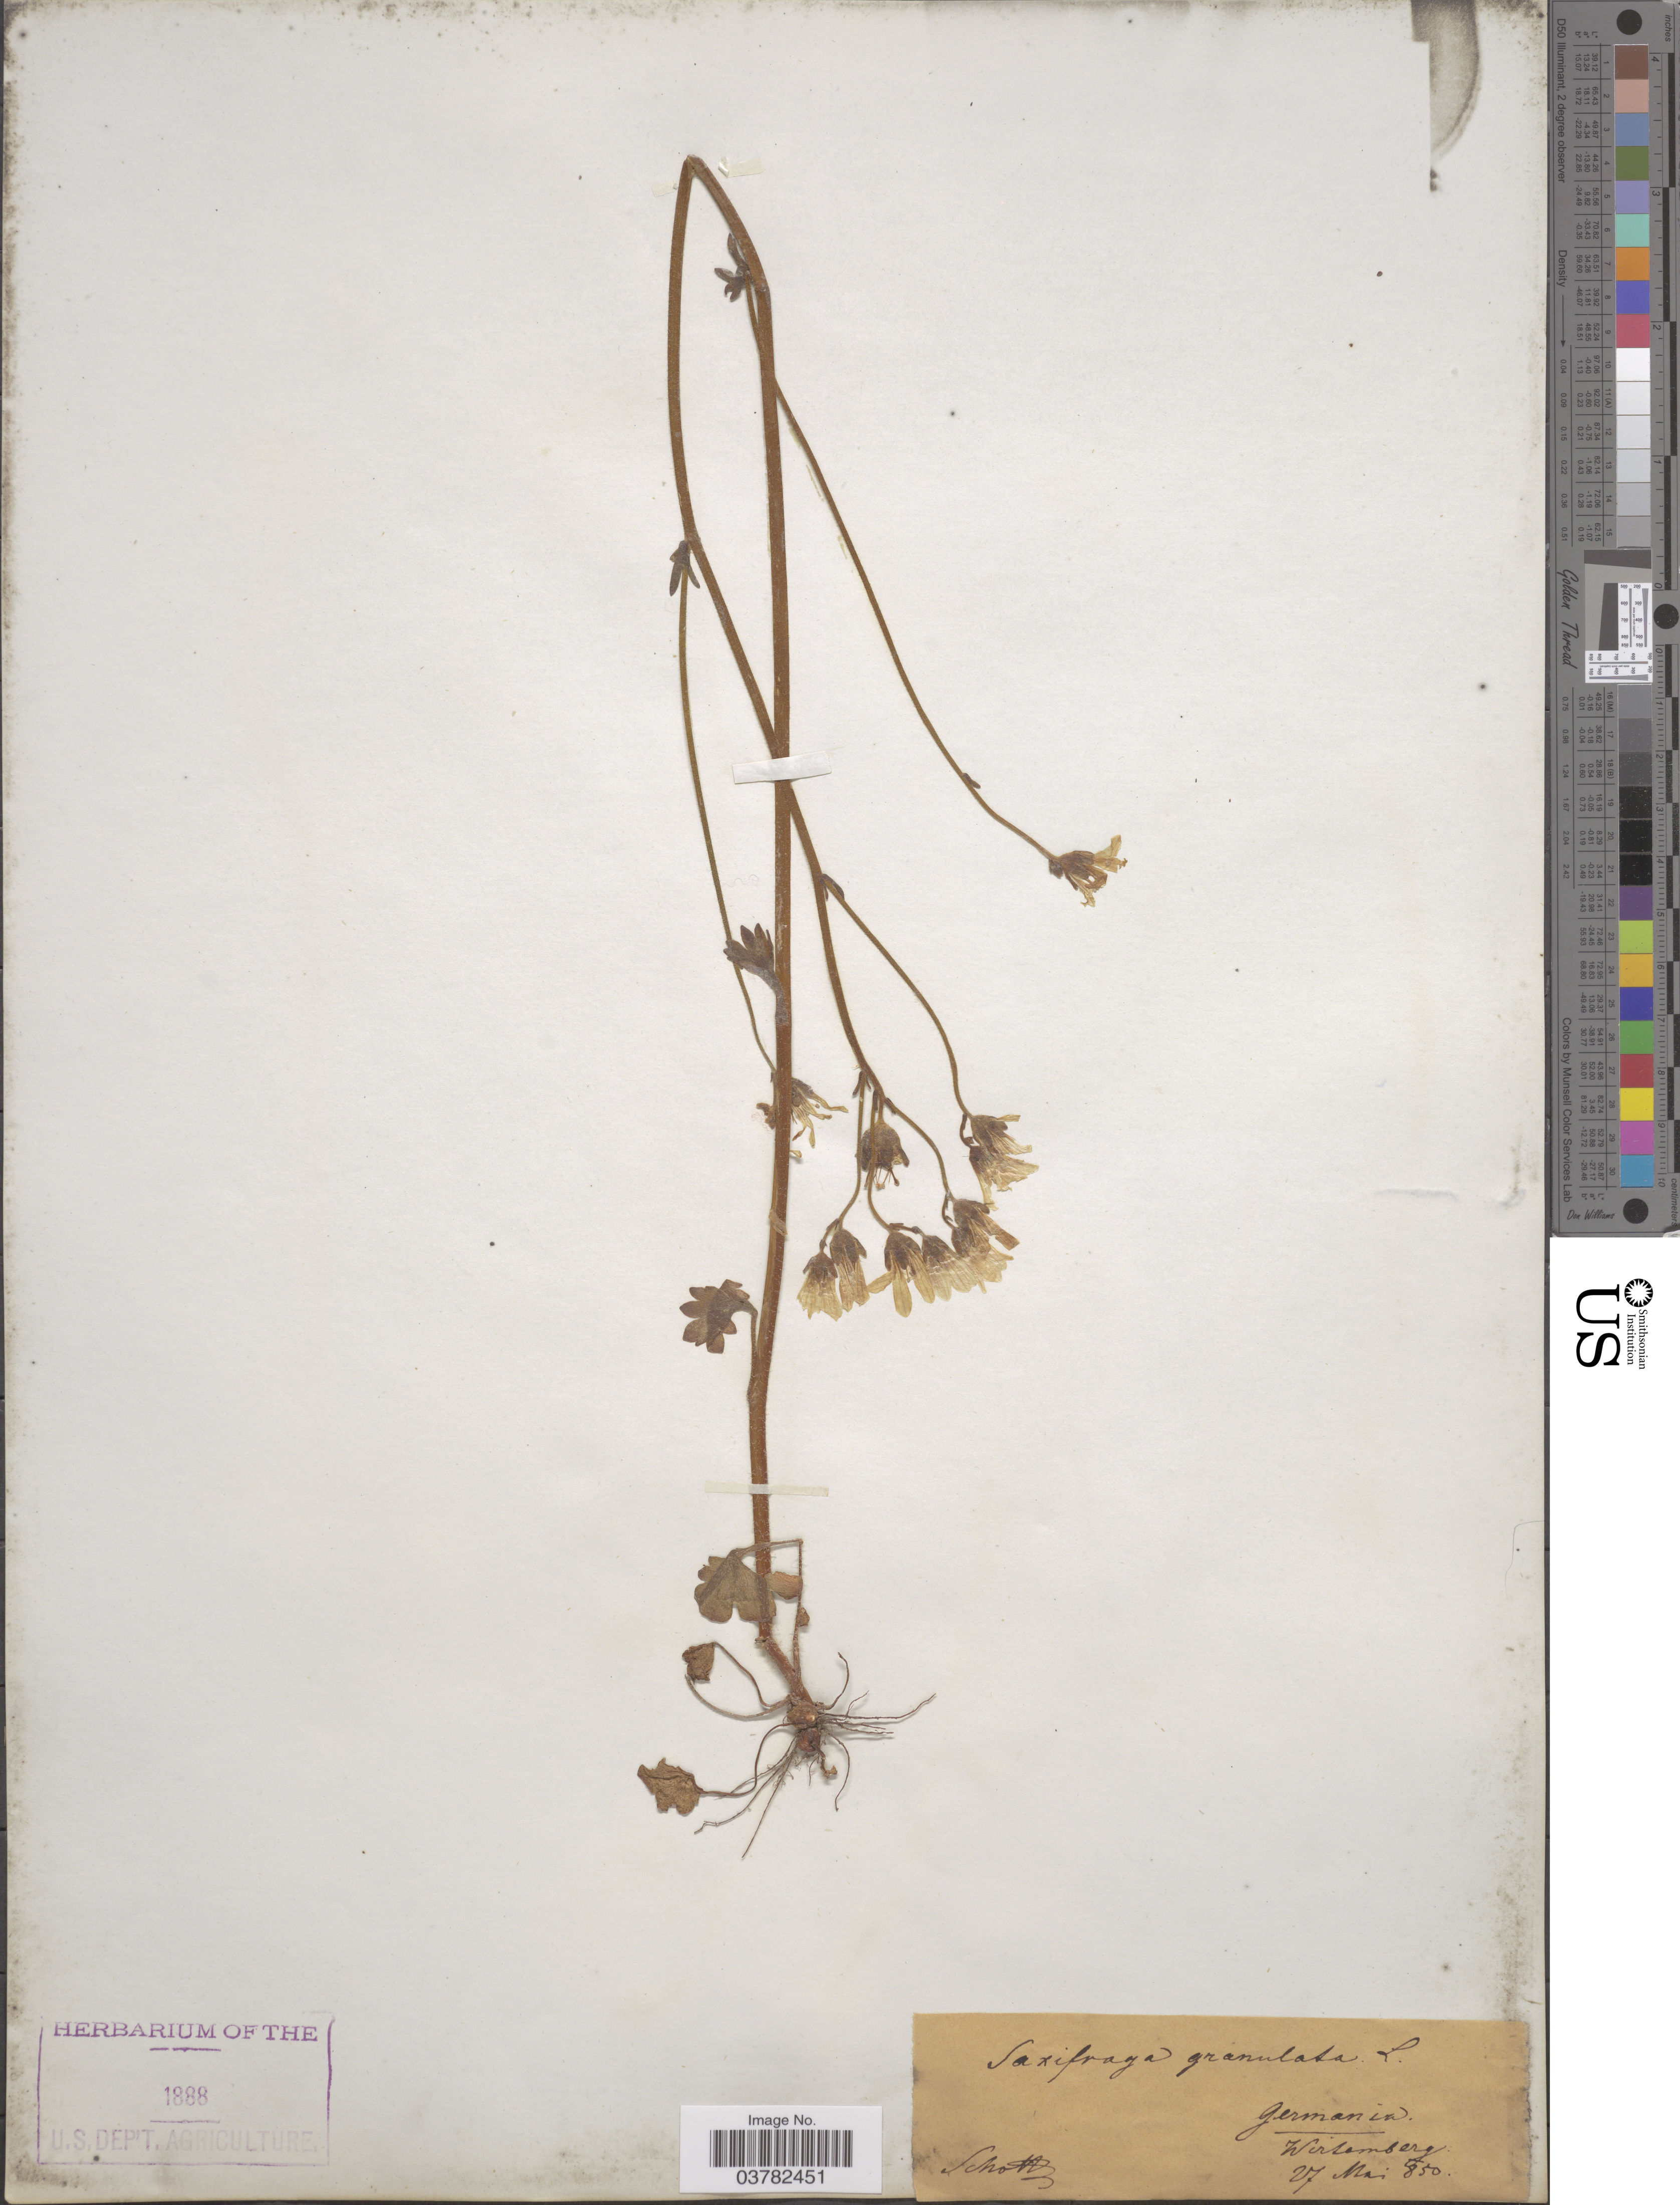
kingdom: Plantae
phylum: Tracheophyta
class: Magnoliopsida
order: Saxifragales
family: Saxifragaceae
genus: Saxifraga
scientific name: Saxifraga granulata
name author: L.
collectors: Schott, --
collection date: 1850-05-27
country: Germany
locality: Wirtemberg.